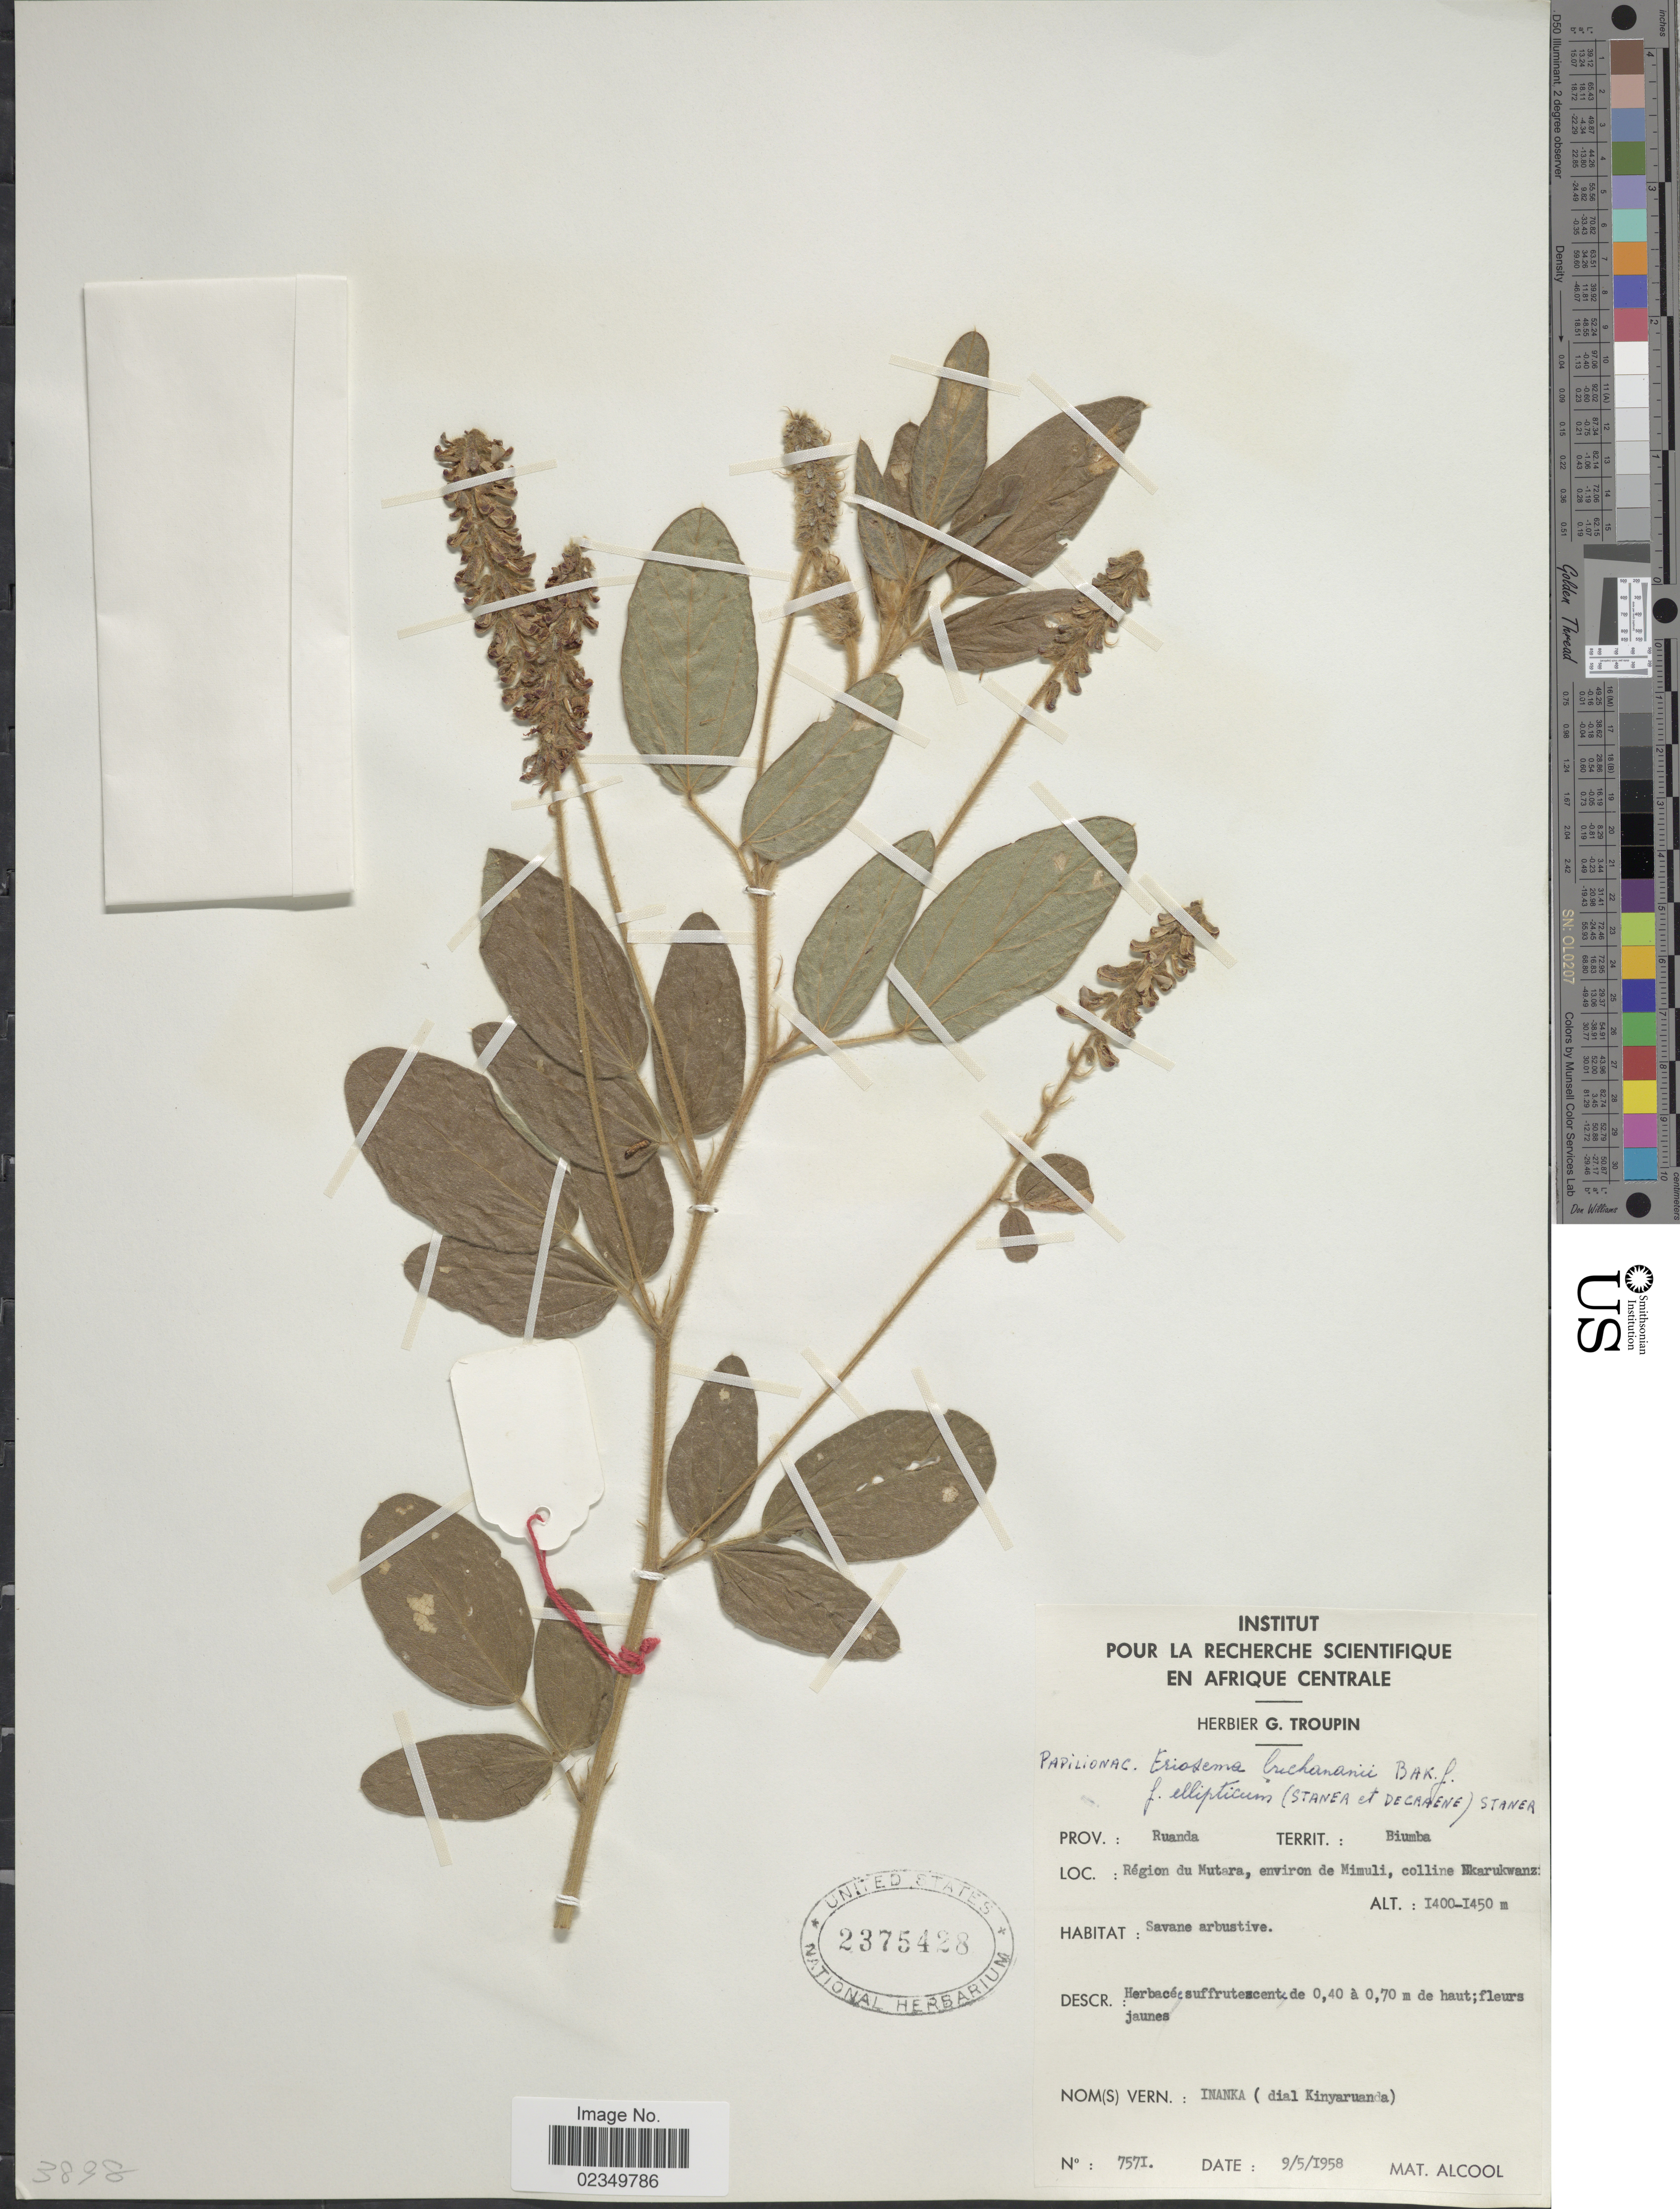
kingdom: Plantae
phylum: Tracheophyta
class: Magnoliopsida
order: Fabales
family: Fabaceae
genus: Eriosema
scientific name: Eriosema buchananii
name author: Baker f.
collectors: M. Alcool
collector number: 7571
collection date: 1958-05-09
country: Rwanda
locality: Prov. Ruanda, Territ.: Biumba, Region du Mutara, environ de Mimuli, colline Nkarukwanzi [interpreted]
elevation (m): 1400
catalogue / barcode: US 2375428